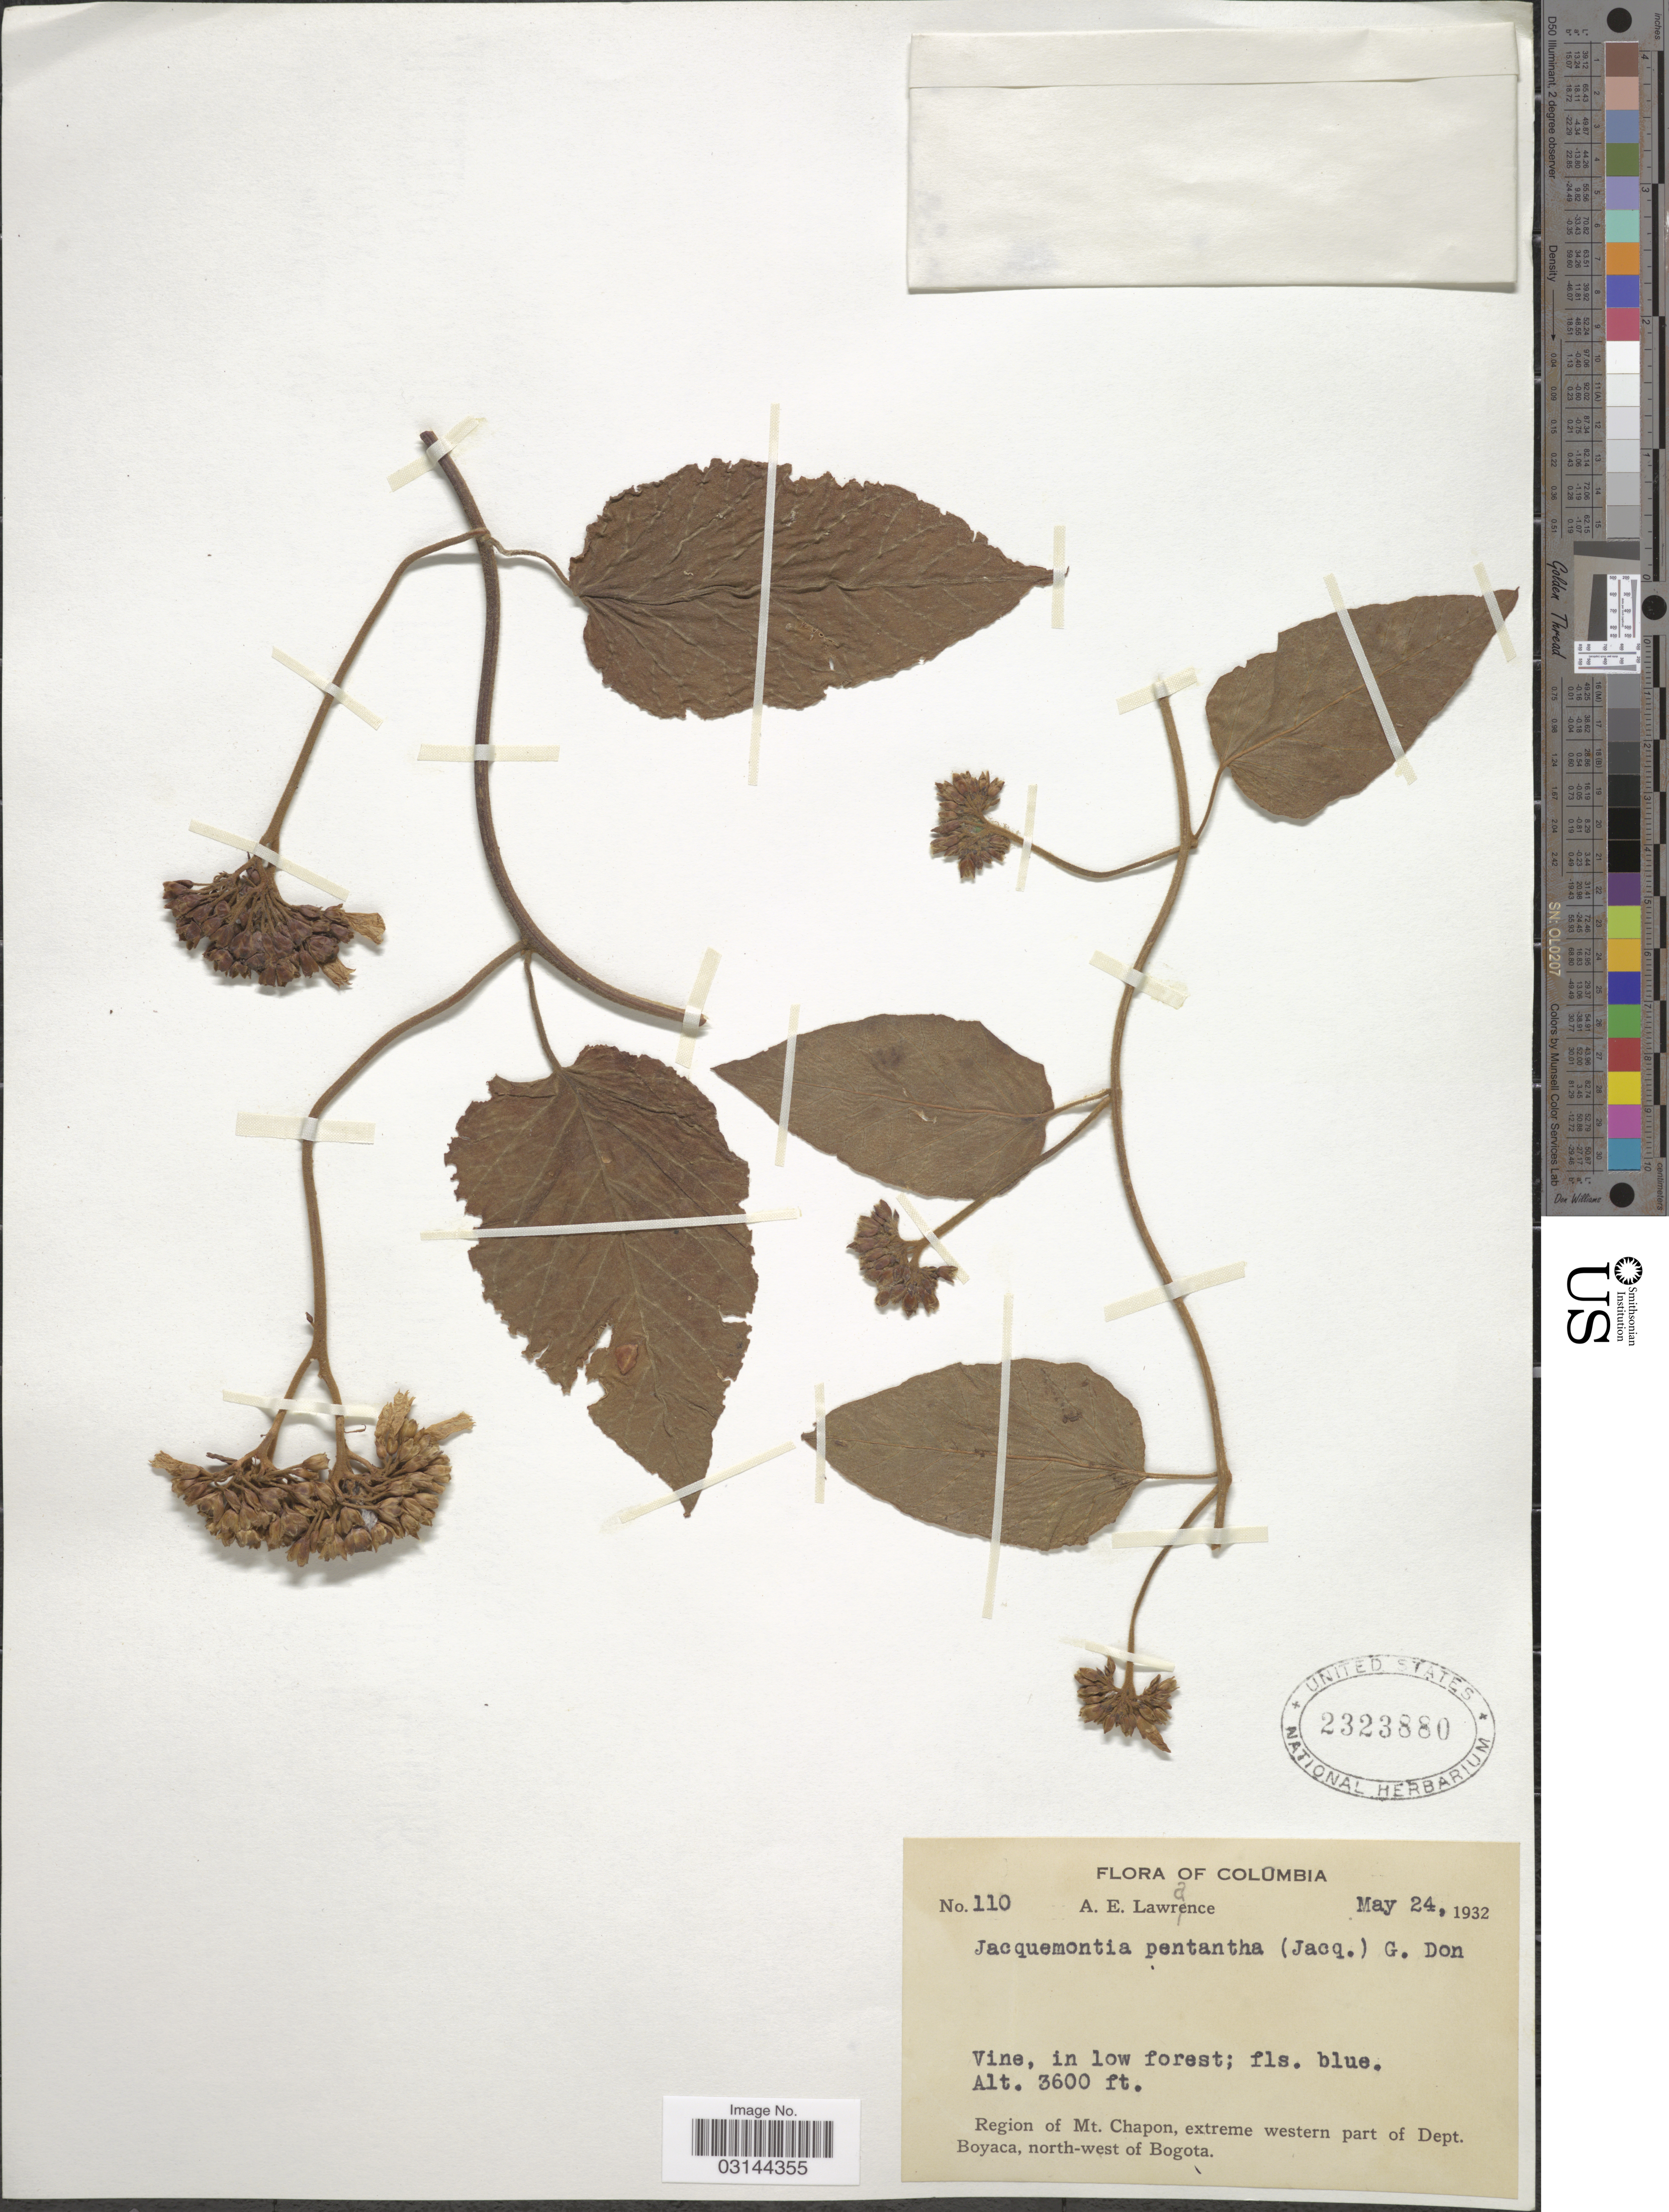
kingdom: Plantae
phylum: Tracheophyta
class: Magnoliopsida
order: Solanales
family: Convolvulaceae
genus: Jacquemontia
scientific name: Jacquemontia pentanthos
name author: (Jacq.) G. Don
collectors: A. Lawrance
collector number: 110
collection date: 1932-05-24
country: Colombia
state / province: Boyacá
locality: Region of Mt. Chapon, extreme western part of Dept. Boyaca, north-west of Bogota.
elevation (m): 1097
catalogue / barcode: US 2323880